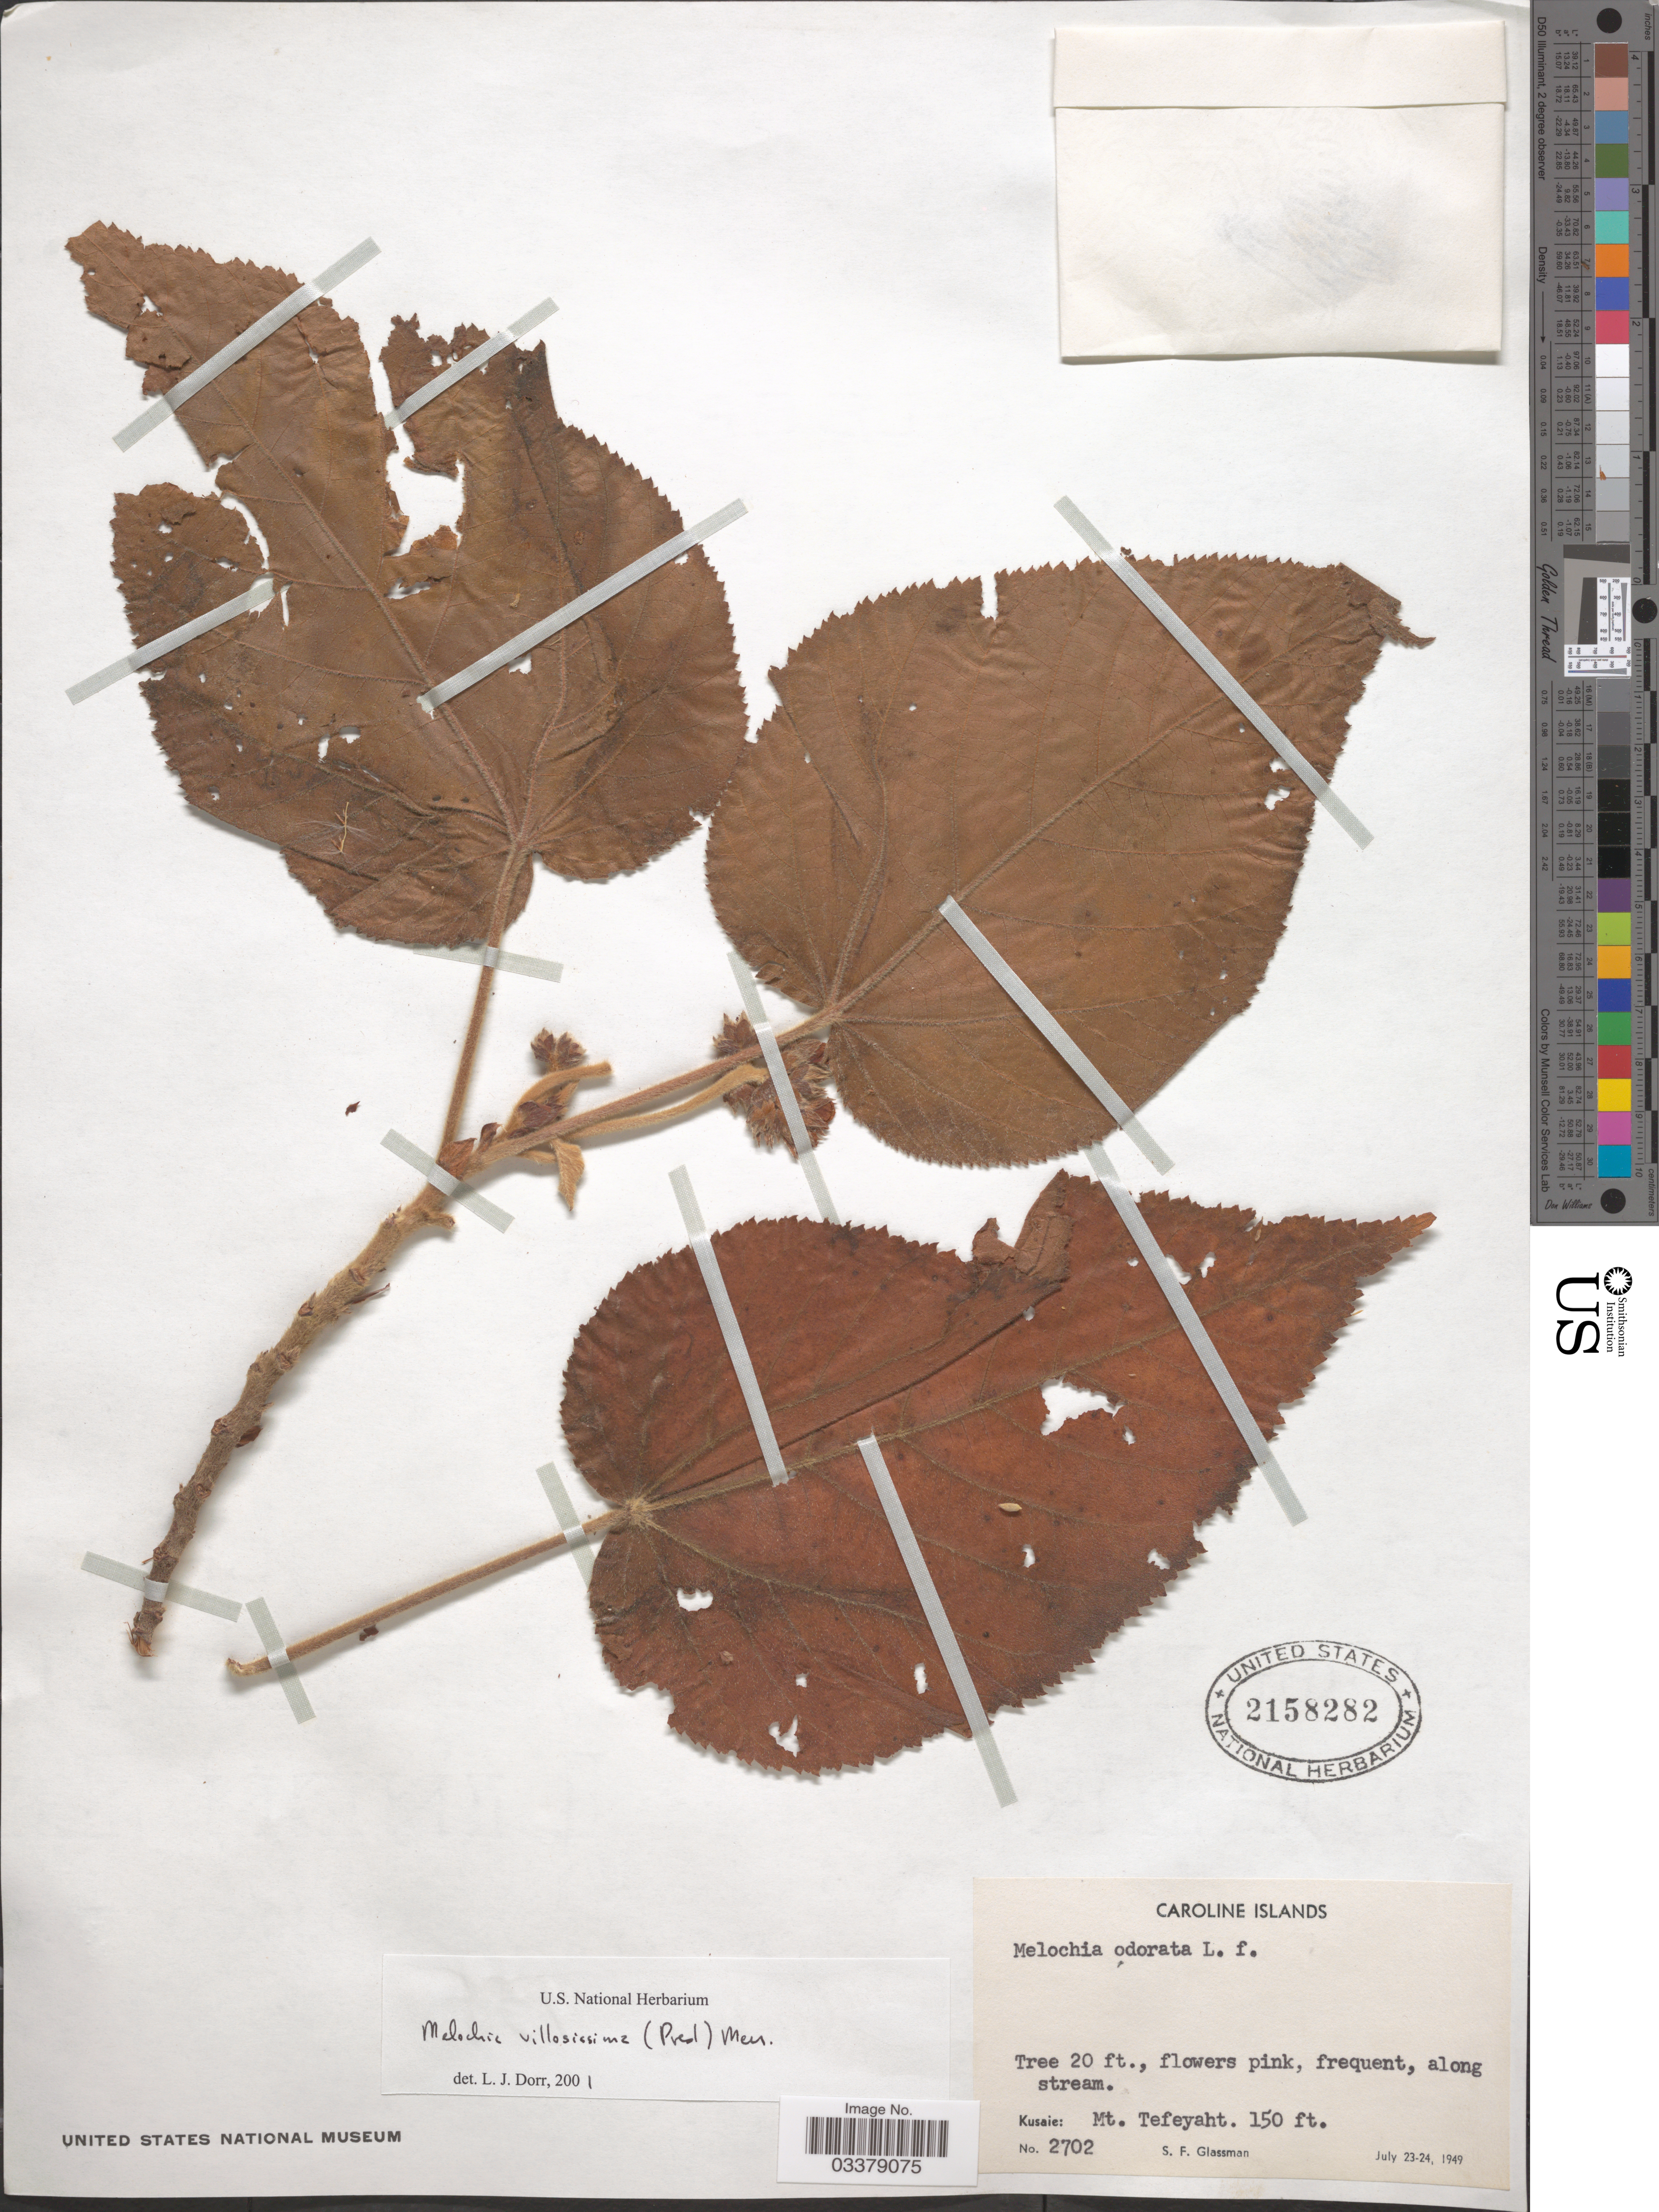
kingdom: Plantae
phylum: Tracheophyta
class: Magnoliopsida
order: Malvales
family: Malvaceae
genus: Melochia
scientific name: Melochia villosissima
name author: (C. Presl) Merr.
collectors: S. F. Glassman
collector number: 2702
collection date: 1949-07-23/1949-07-24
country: Micronesia, Federated States of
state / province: Kosrae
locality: Caroline Islands. Kusaie: Mt. Tefeyaht.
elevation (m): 46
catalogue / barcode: US 2158282